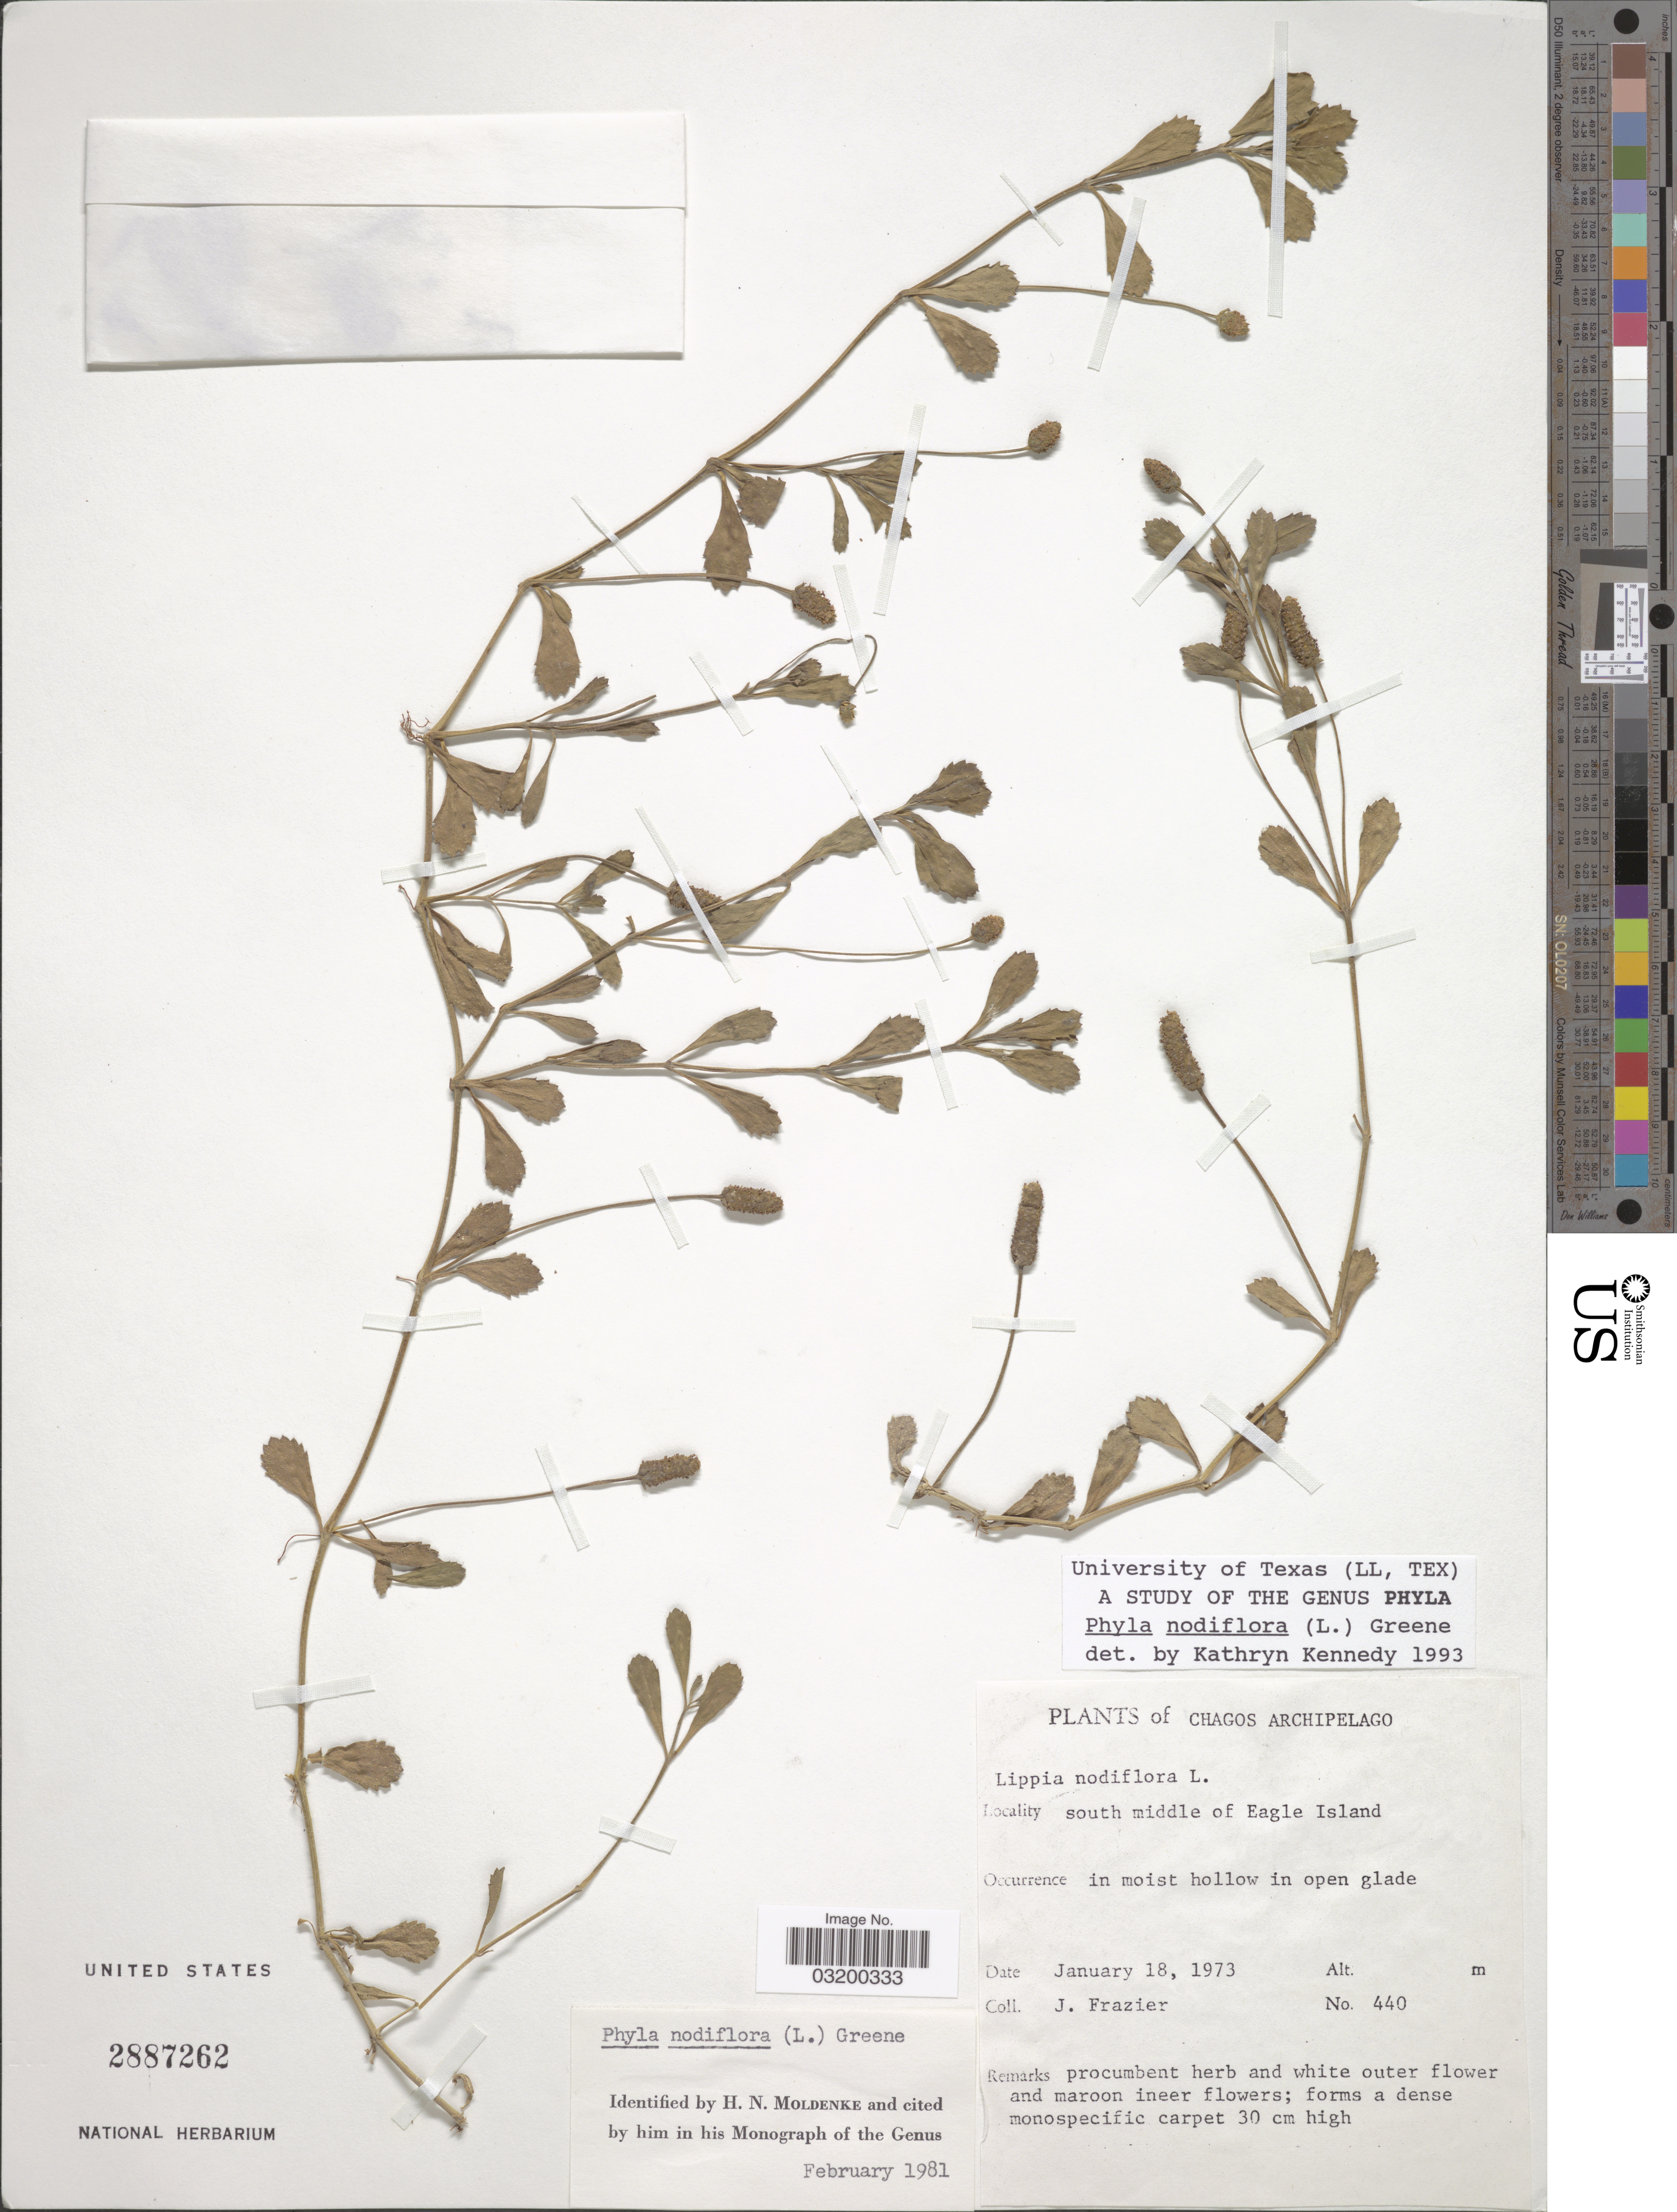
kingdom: Plantae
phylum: Tracheophyta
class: Magnoliopsida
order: Lamiales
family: Verbenaceae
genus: Phyla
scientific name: Phyla nodiflora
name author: (L.) Greene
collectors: J. Frazier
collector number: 440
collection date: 1973-01-18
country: British Indian Ocean Territory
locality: Chagos Archipelago. South middle of Eagle Island.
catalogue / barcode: US 2887262